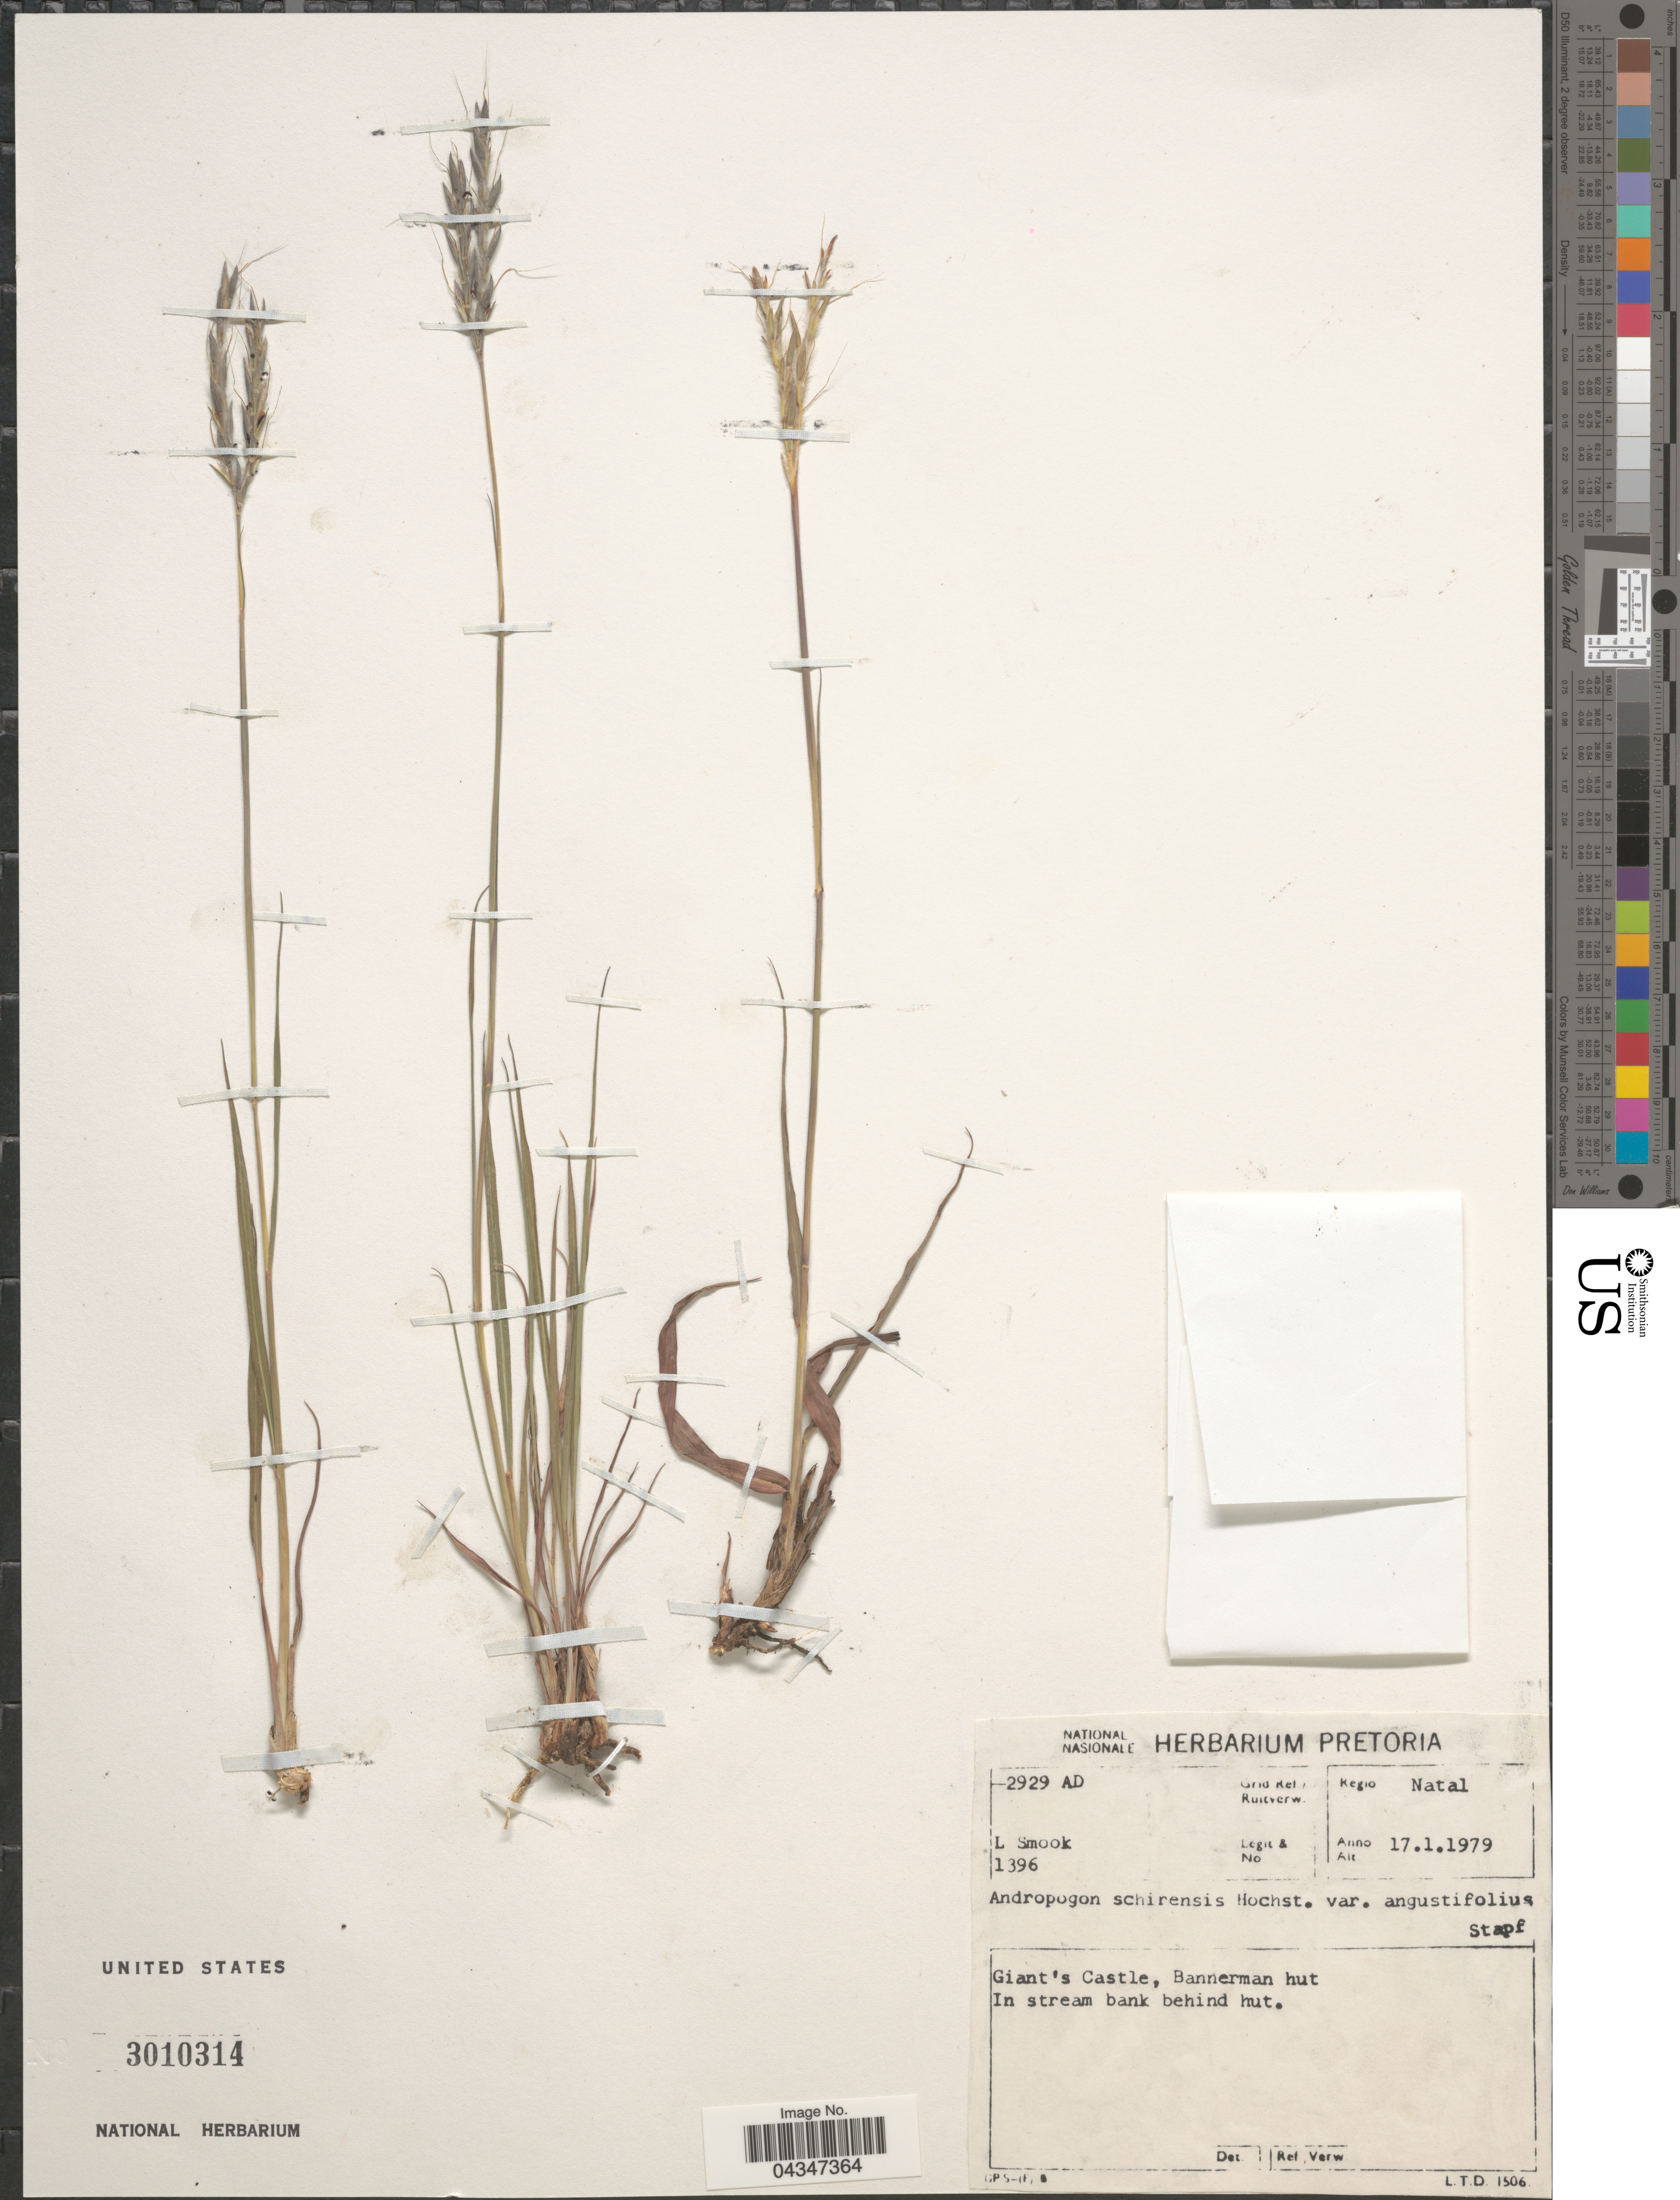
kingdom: Plantae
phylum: Tracheophyta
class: Liliopsida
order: Poales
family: Poaceae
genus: Andropogon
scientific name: Andropogon schirensis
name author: Hochst. ex A. Rich.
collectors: L. Smook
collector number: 1396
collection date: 1979-01-17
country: South Africa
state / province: KwaZulu-Natal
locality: Grid Ref./ Ruitverw. -2929 AD. Regio Natal. Giant's Castle, Bannerman hut.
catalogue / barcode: US 3010314